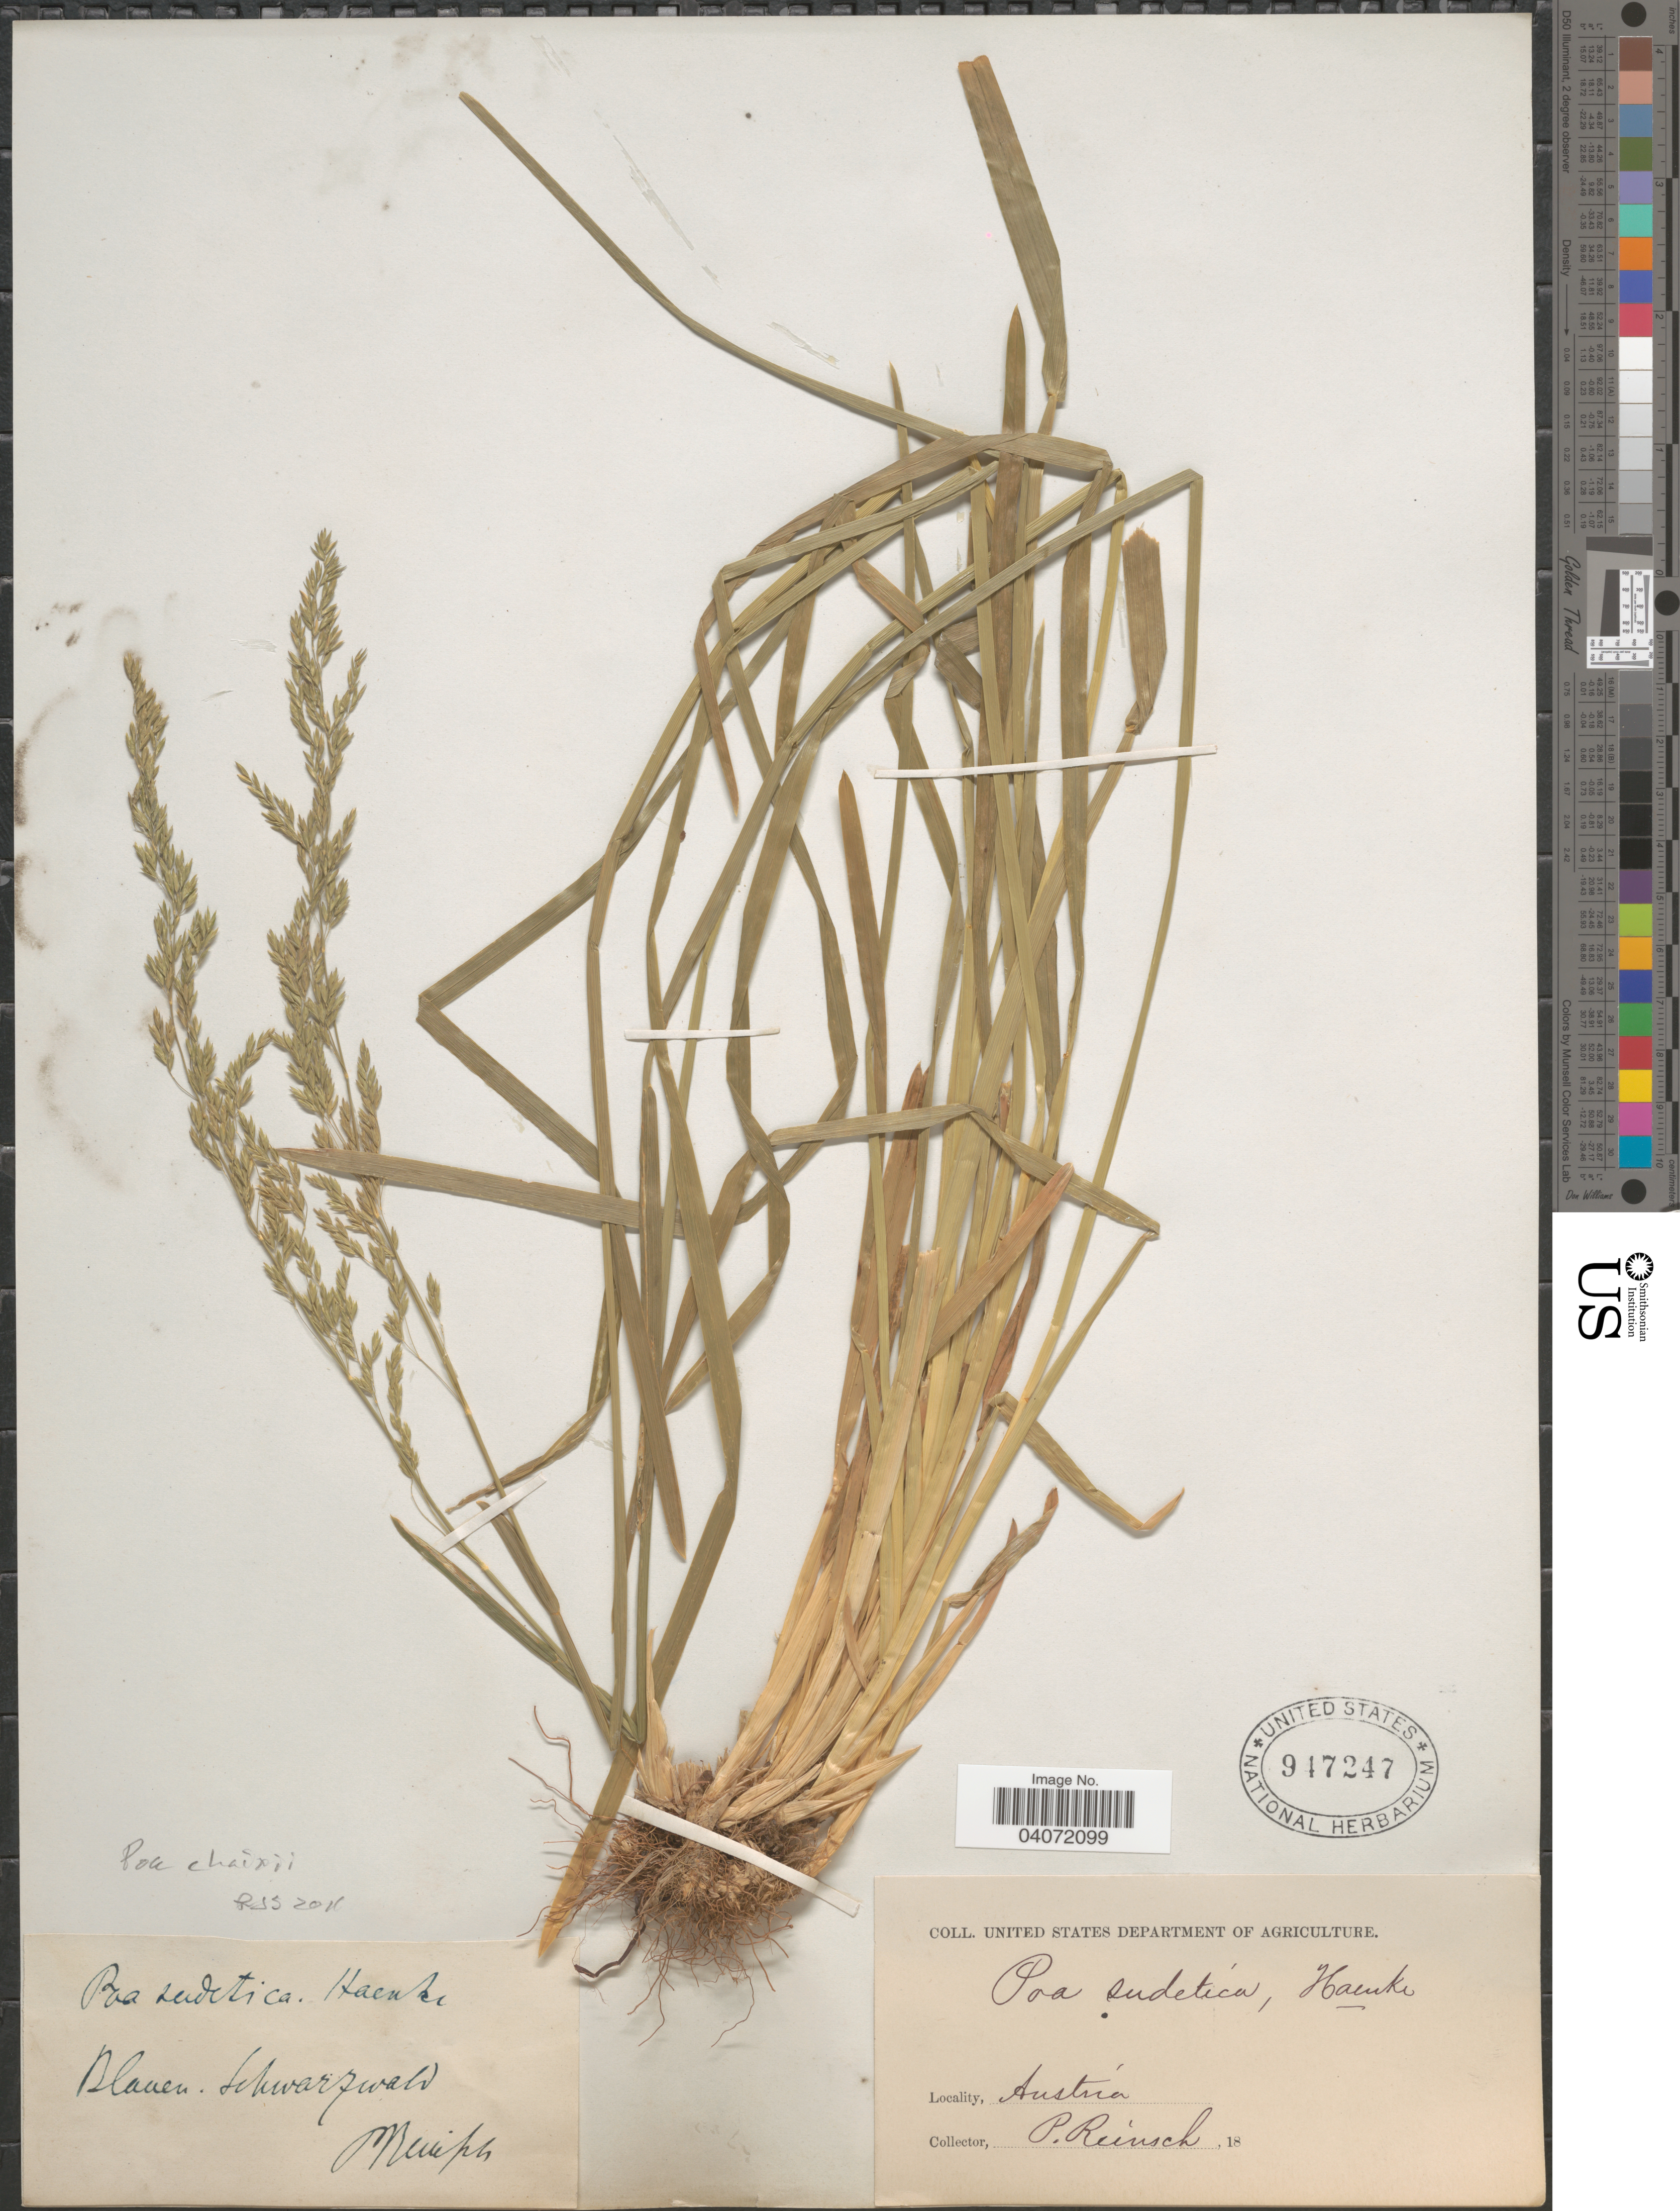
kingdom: Plantae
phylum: Tracheophyta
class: Liliopsida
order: Poales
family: Poaceae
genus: Poa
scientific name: Poa chaixii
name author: Vill.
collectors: P. Reinsch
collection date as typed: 18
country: Germany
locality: Blauen. Schwarzwald.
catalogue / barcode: US 947247